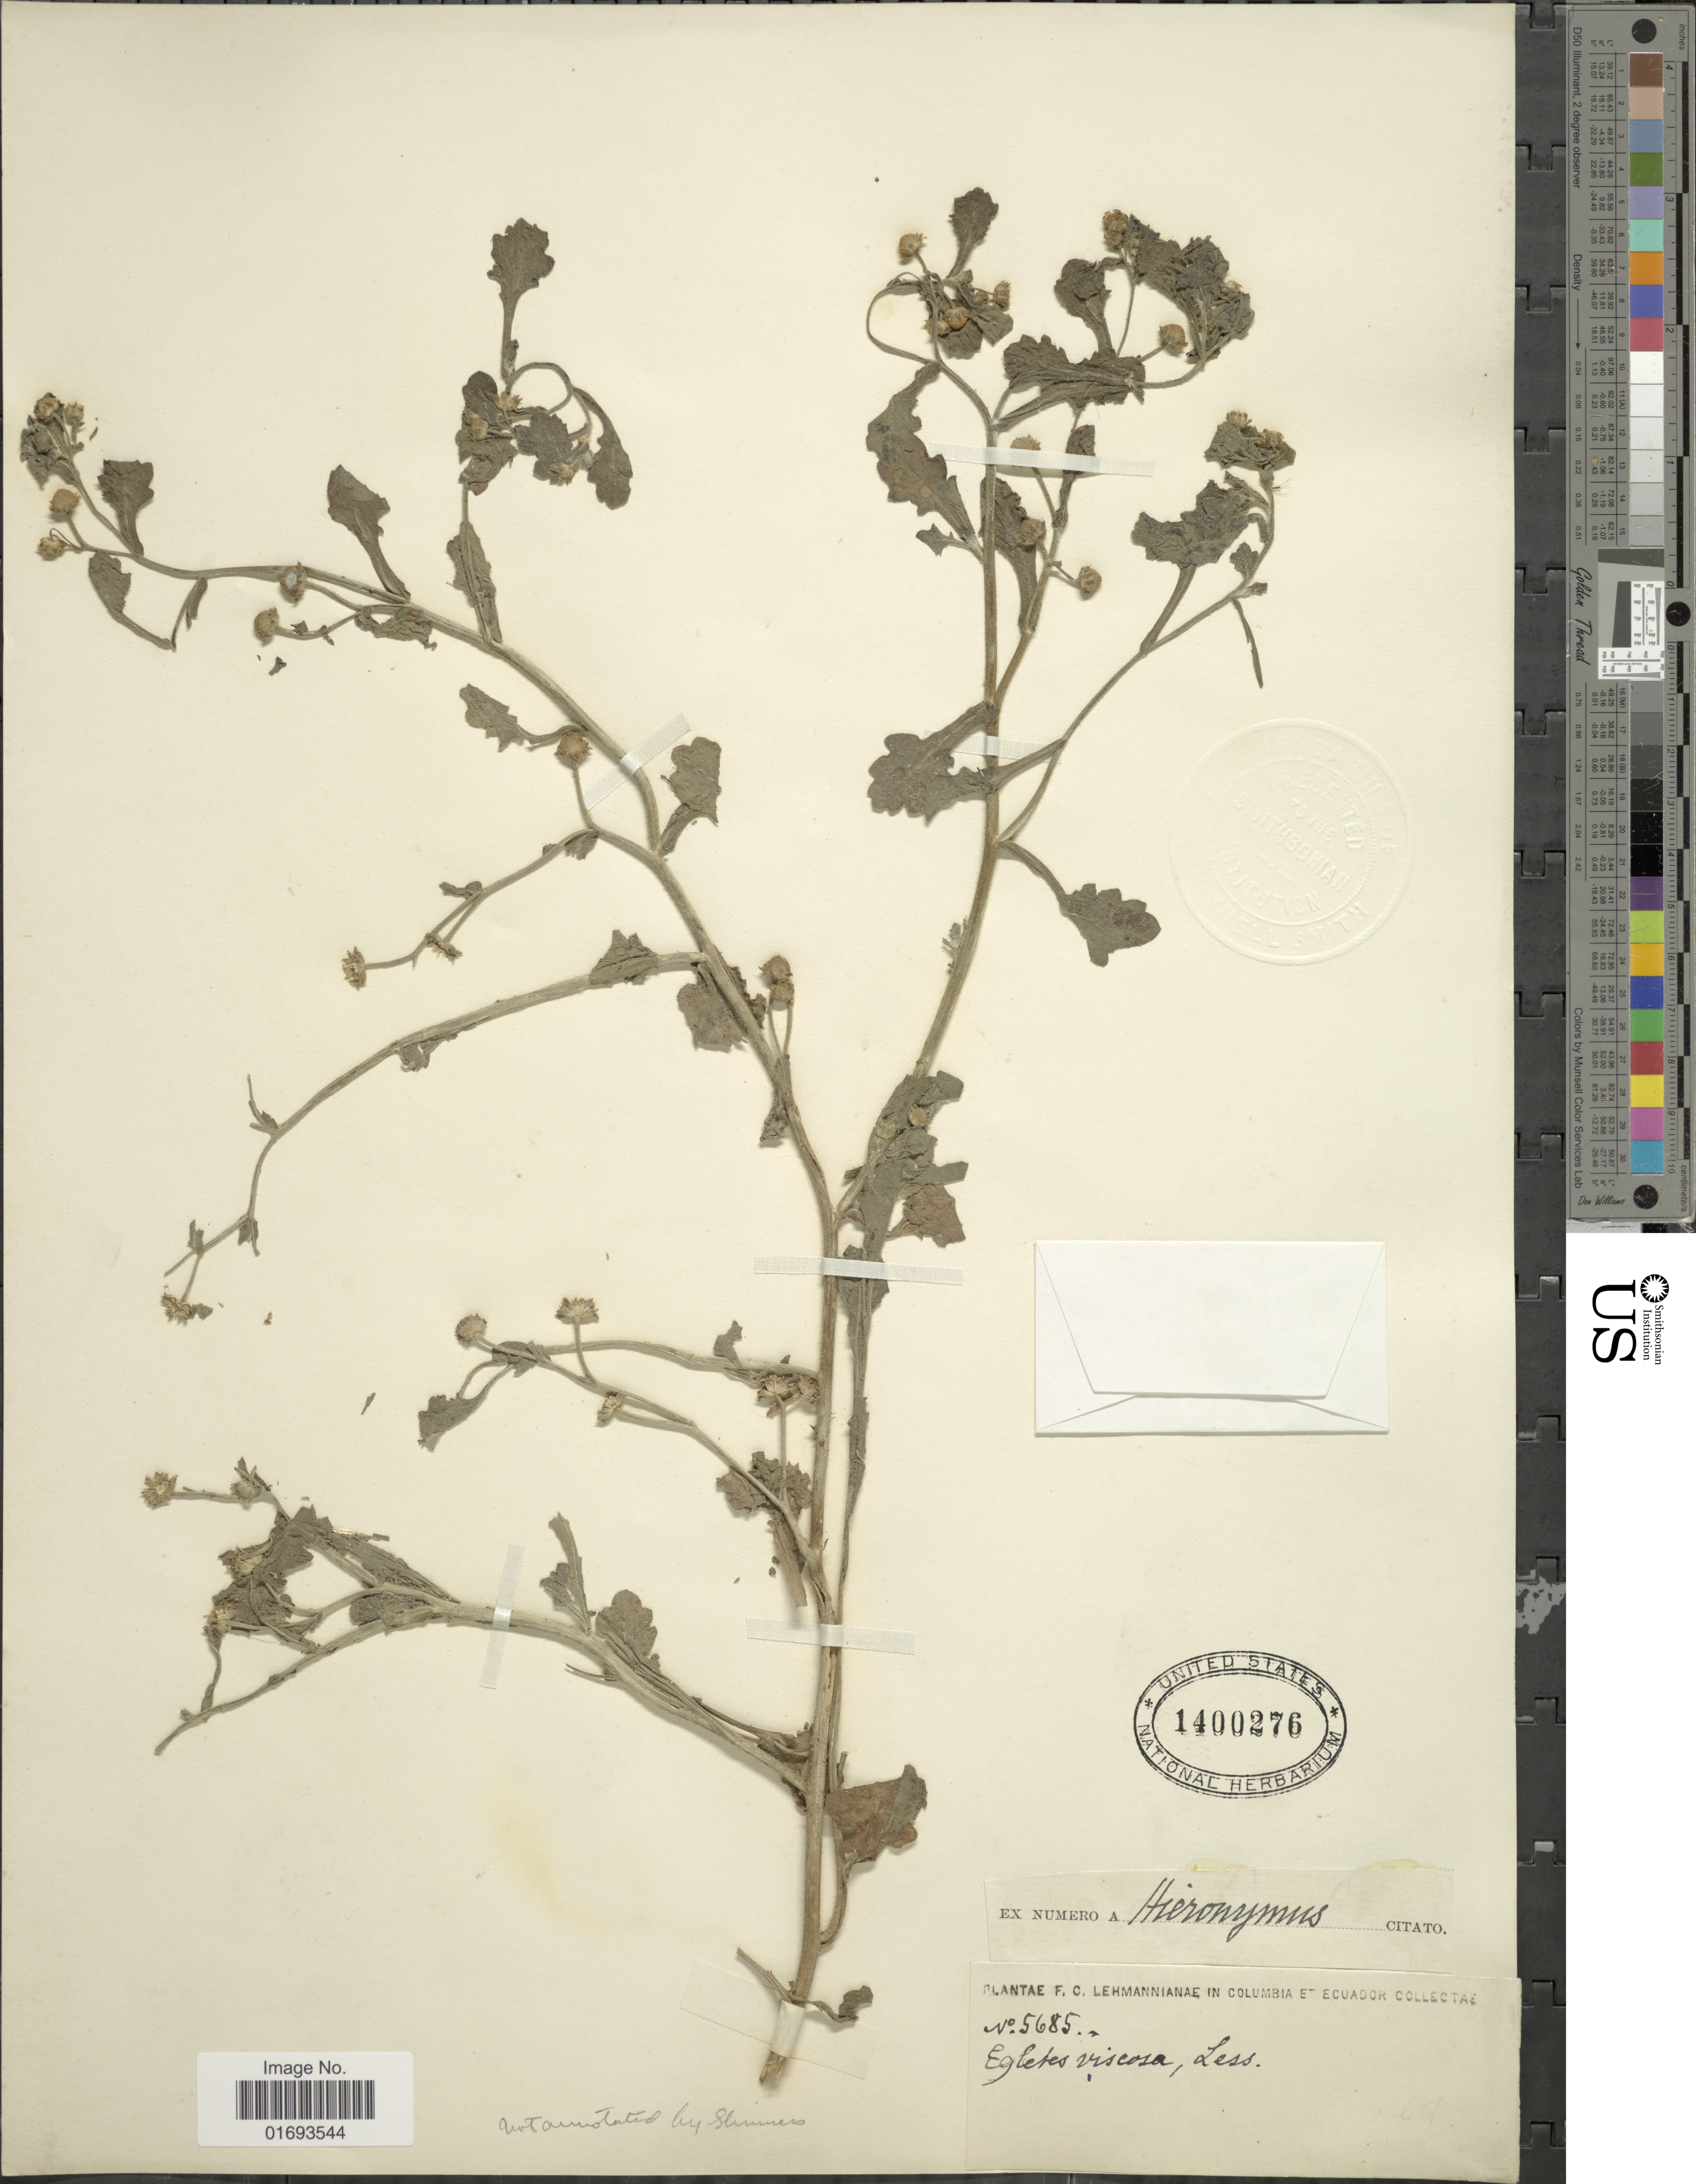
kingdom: Plantae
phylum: Tracheophyta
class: Magnoliopsida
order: Asterales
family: Asteraceae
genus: Egletes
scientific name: Egletes viscosa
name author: (L.) Less.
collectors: F. Lehman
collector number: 5685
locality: Colombia et Ecuador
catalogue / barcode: US 1400276